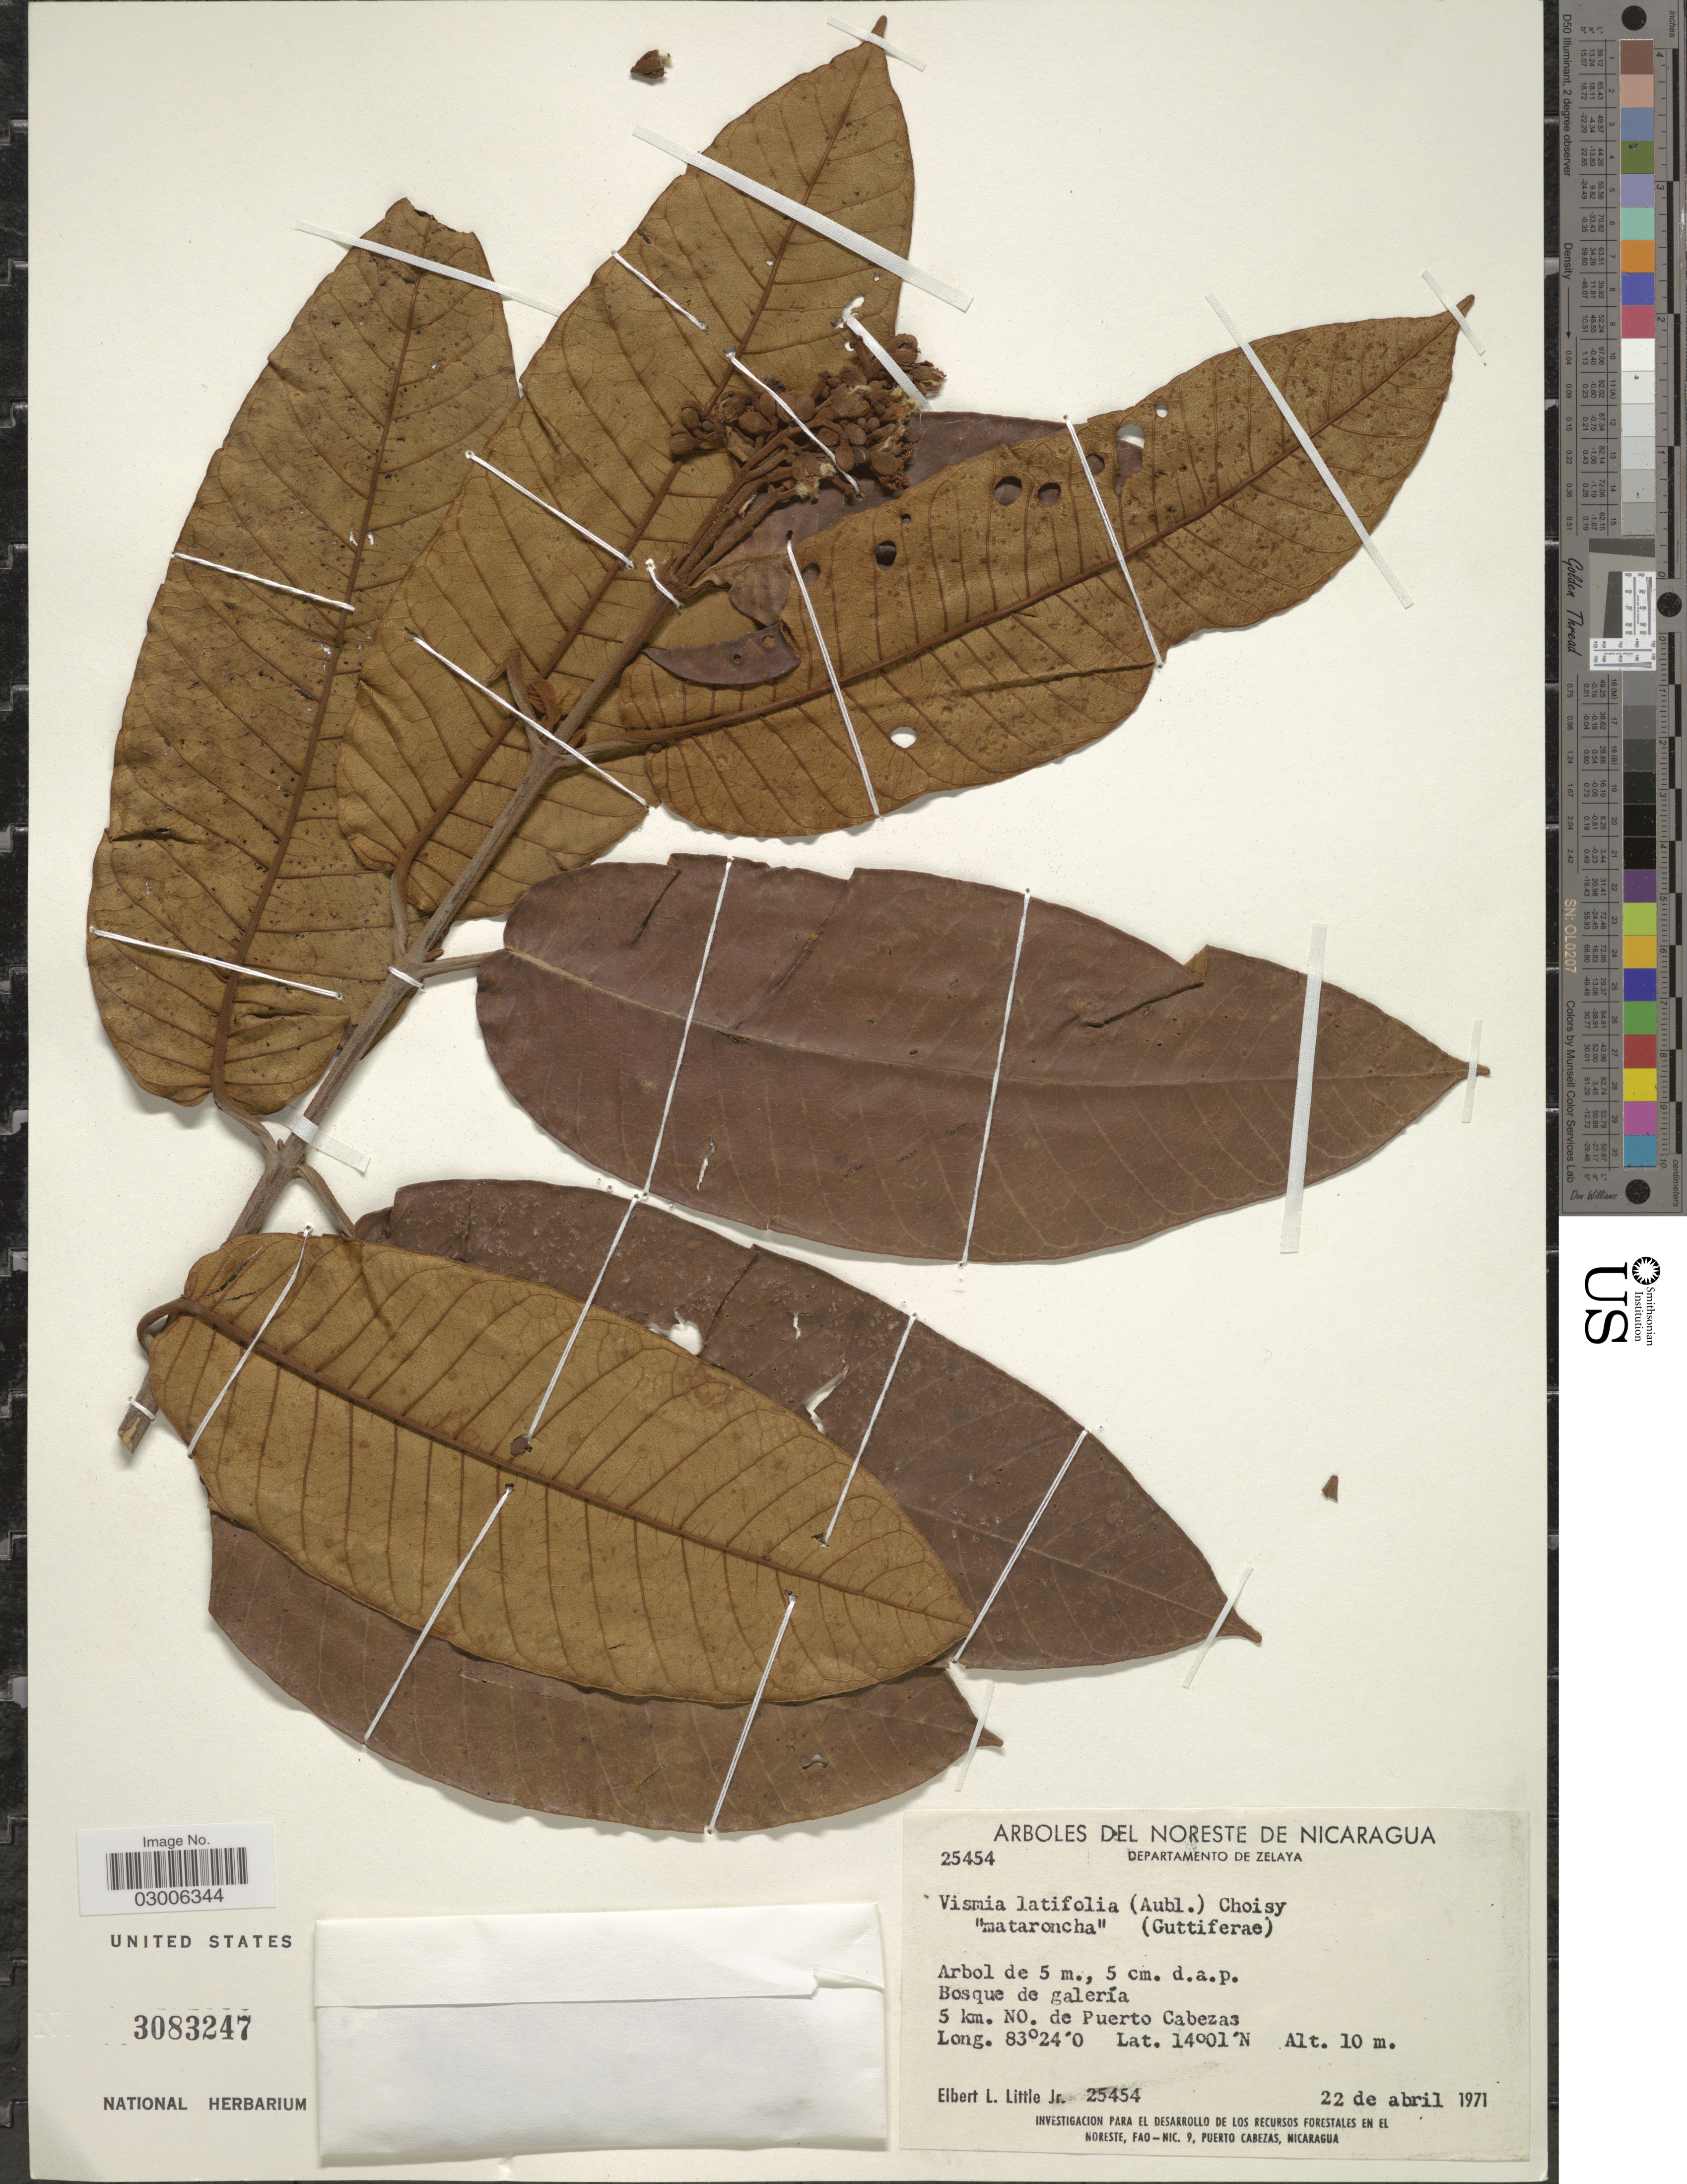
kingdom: Plantae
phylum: Tracheophyta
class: Magnoliopsida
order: Malpighiales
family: Hypericaceae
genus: Vismia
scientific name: Vismia macrophylla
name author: Kunth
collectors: E. L. Little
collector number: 25454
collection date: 1971-04-22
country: Nicaragua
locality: Noreste de Nicaragua. Departamento de Zelaya. 5 km. NO. de Puerto Cabezas.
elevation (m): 10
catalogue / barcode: US 3083247